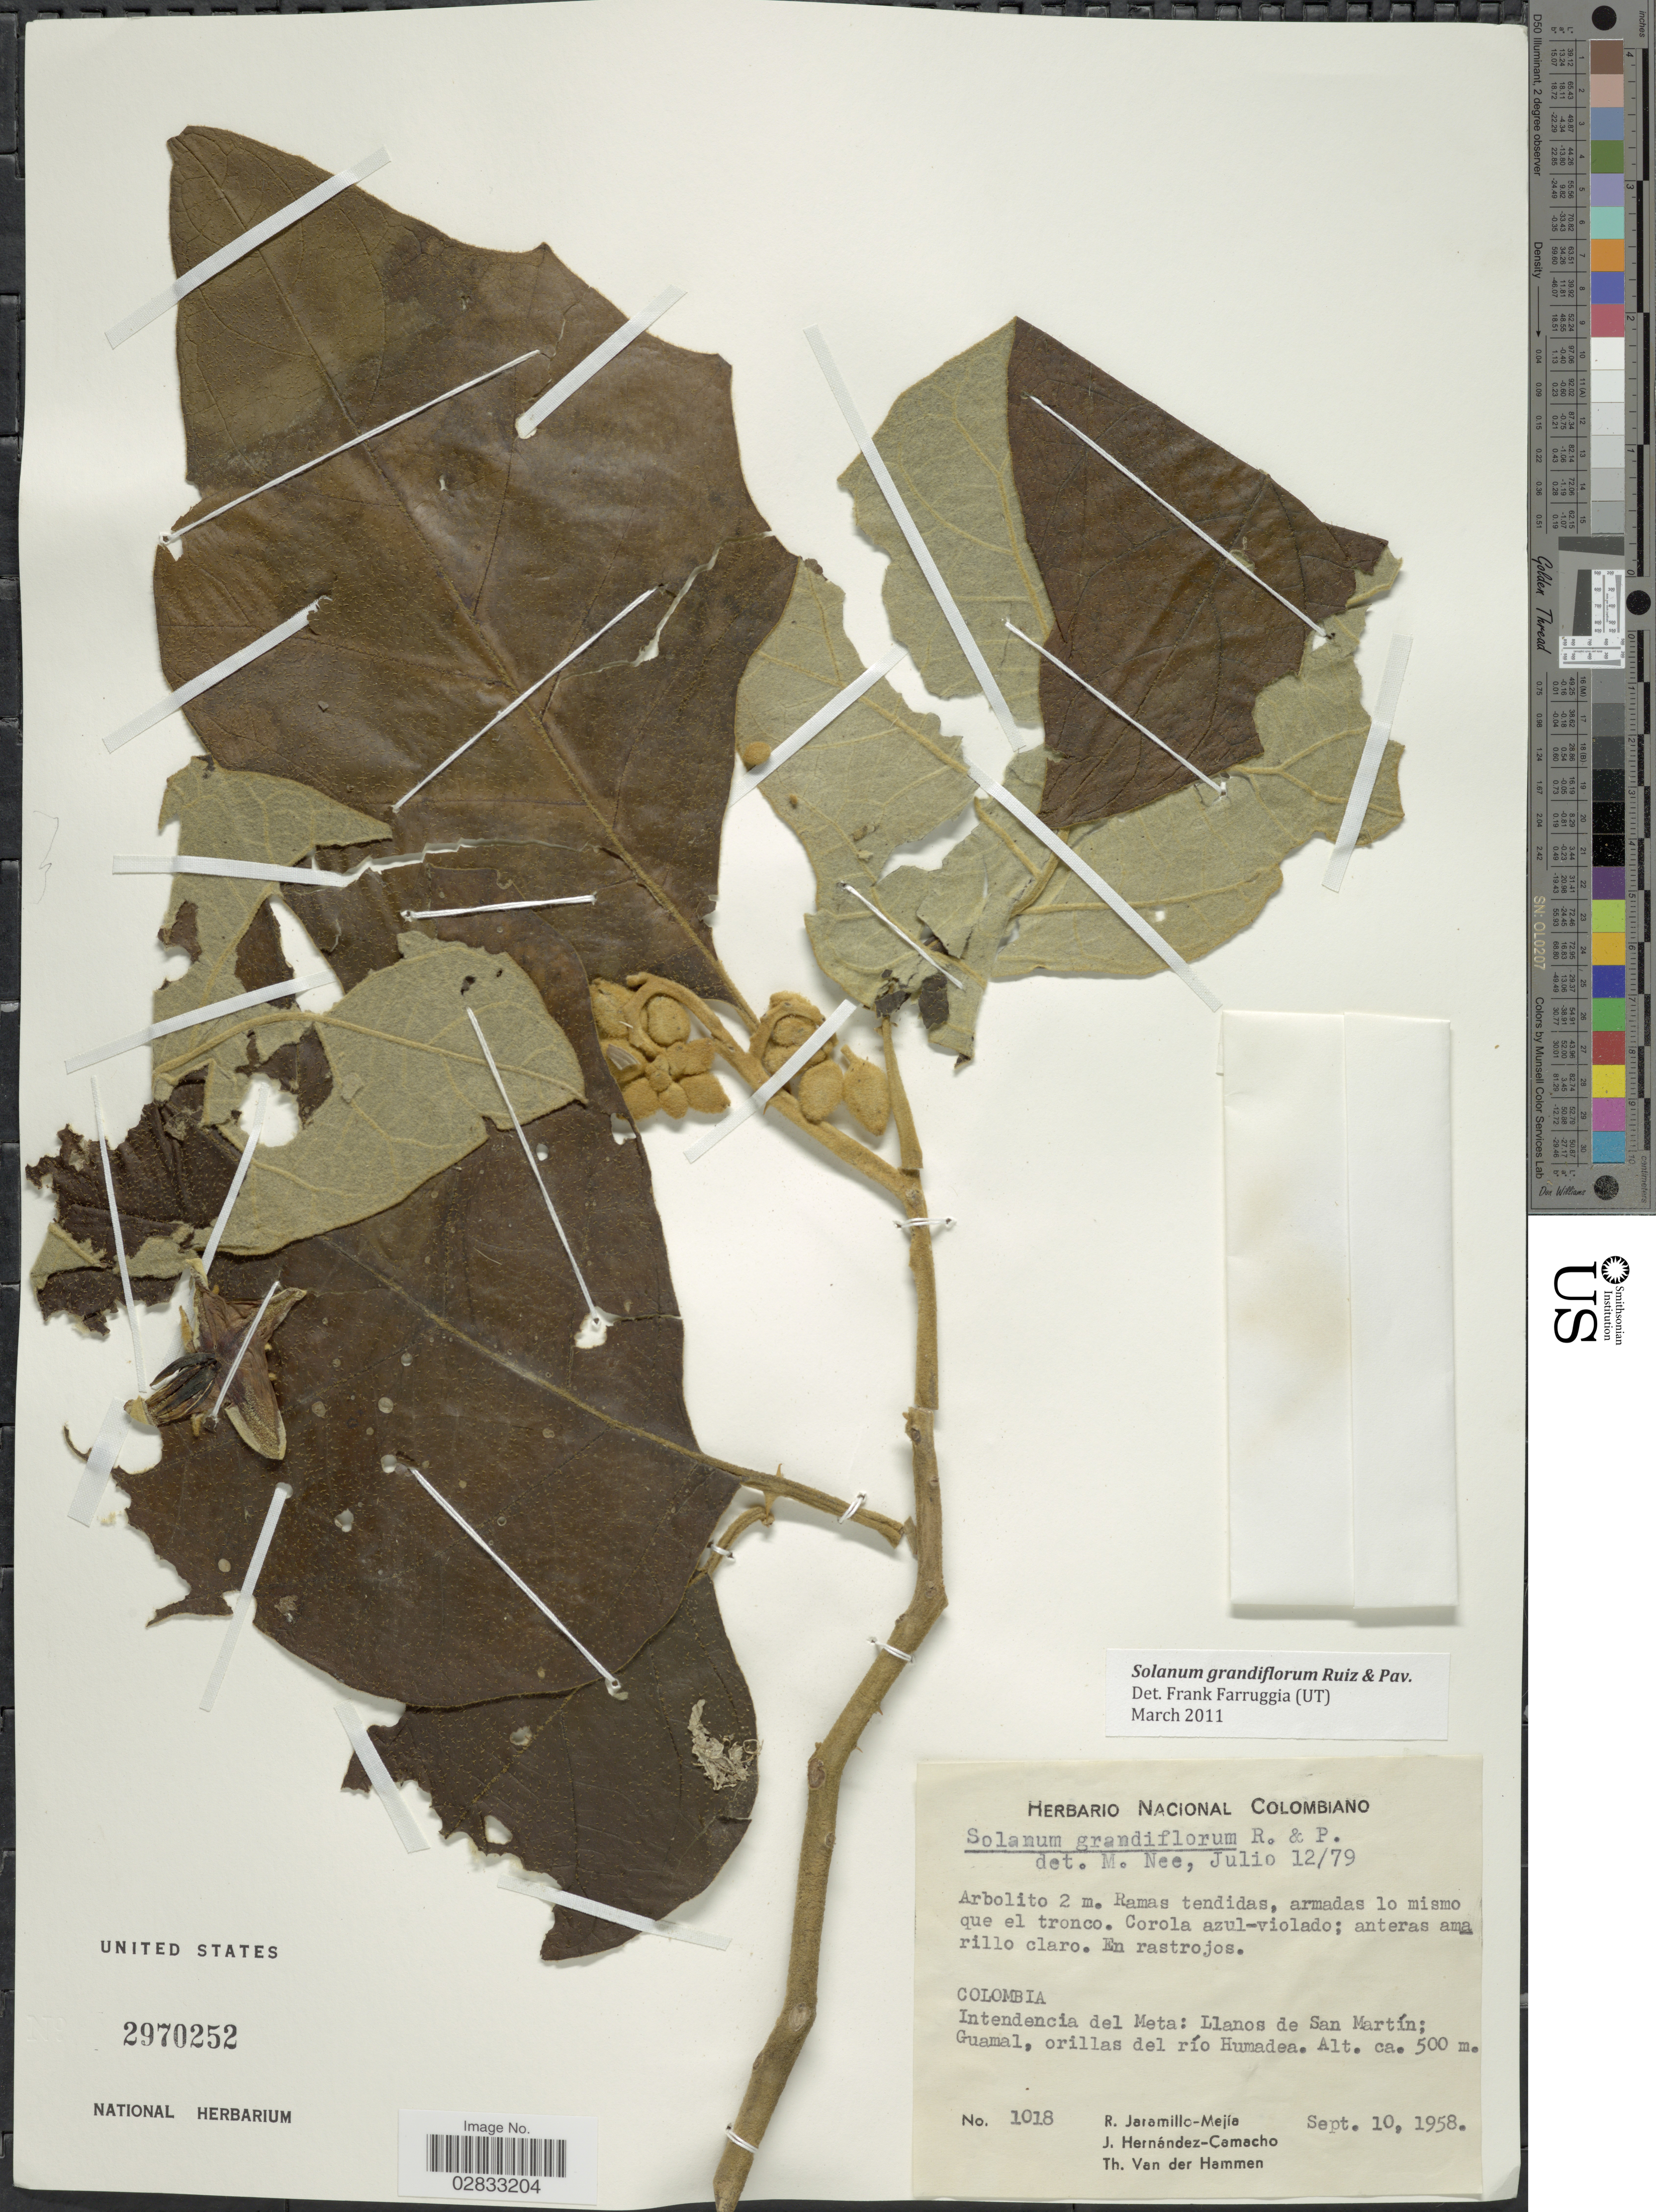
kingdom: Plantae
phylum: Tracheophyta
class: Magnoliopsida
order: Solanales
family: Solanaceae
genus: Solanum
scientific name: Solanum grandiflorum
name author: Ruiz & Pav.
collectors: R. Mejia, J. Hernandez Camacho & T. Van der Hammen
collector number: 1018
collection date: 1958-09-10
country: Colombia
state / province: Meta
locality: Intendencia del Meta: Llanos de San Martín; Guamal, orillas del río Humadea.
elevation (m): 500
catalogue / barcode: US 2970252